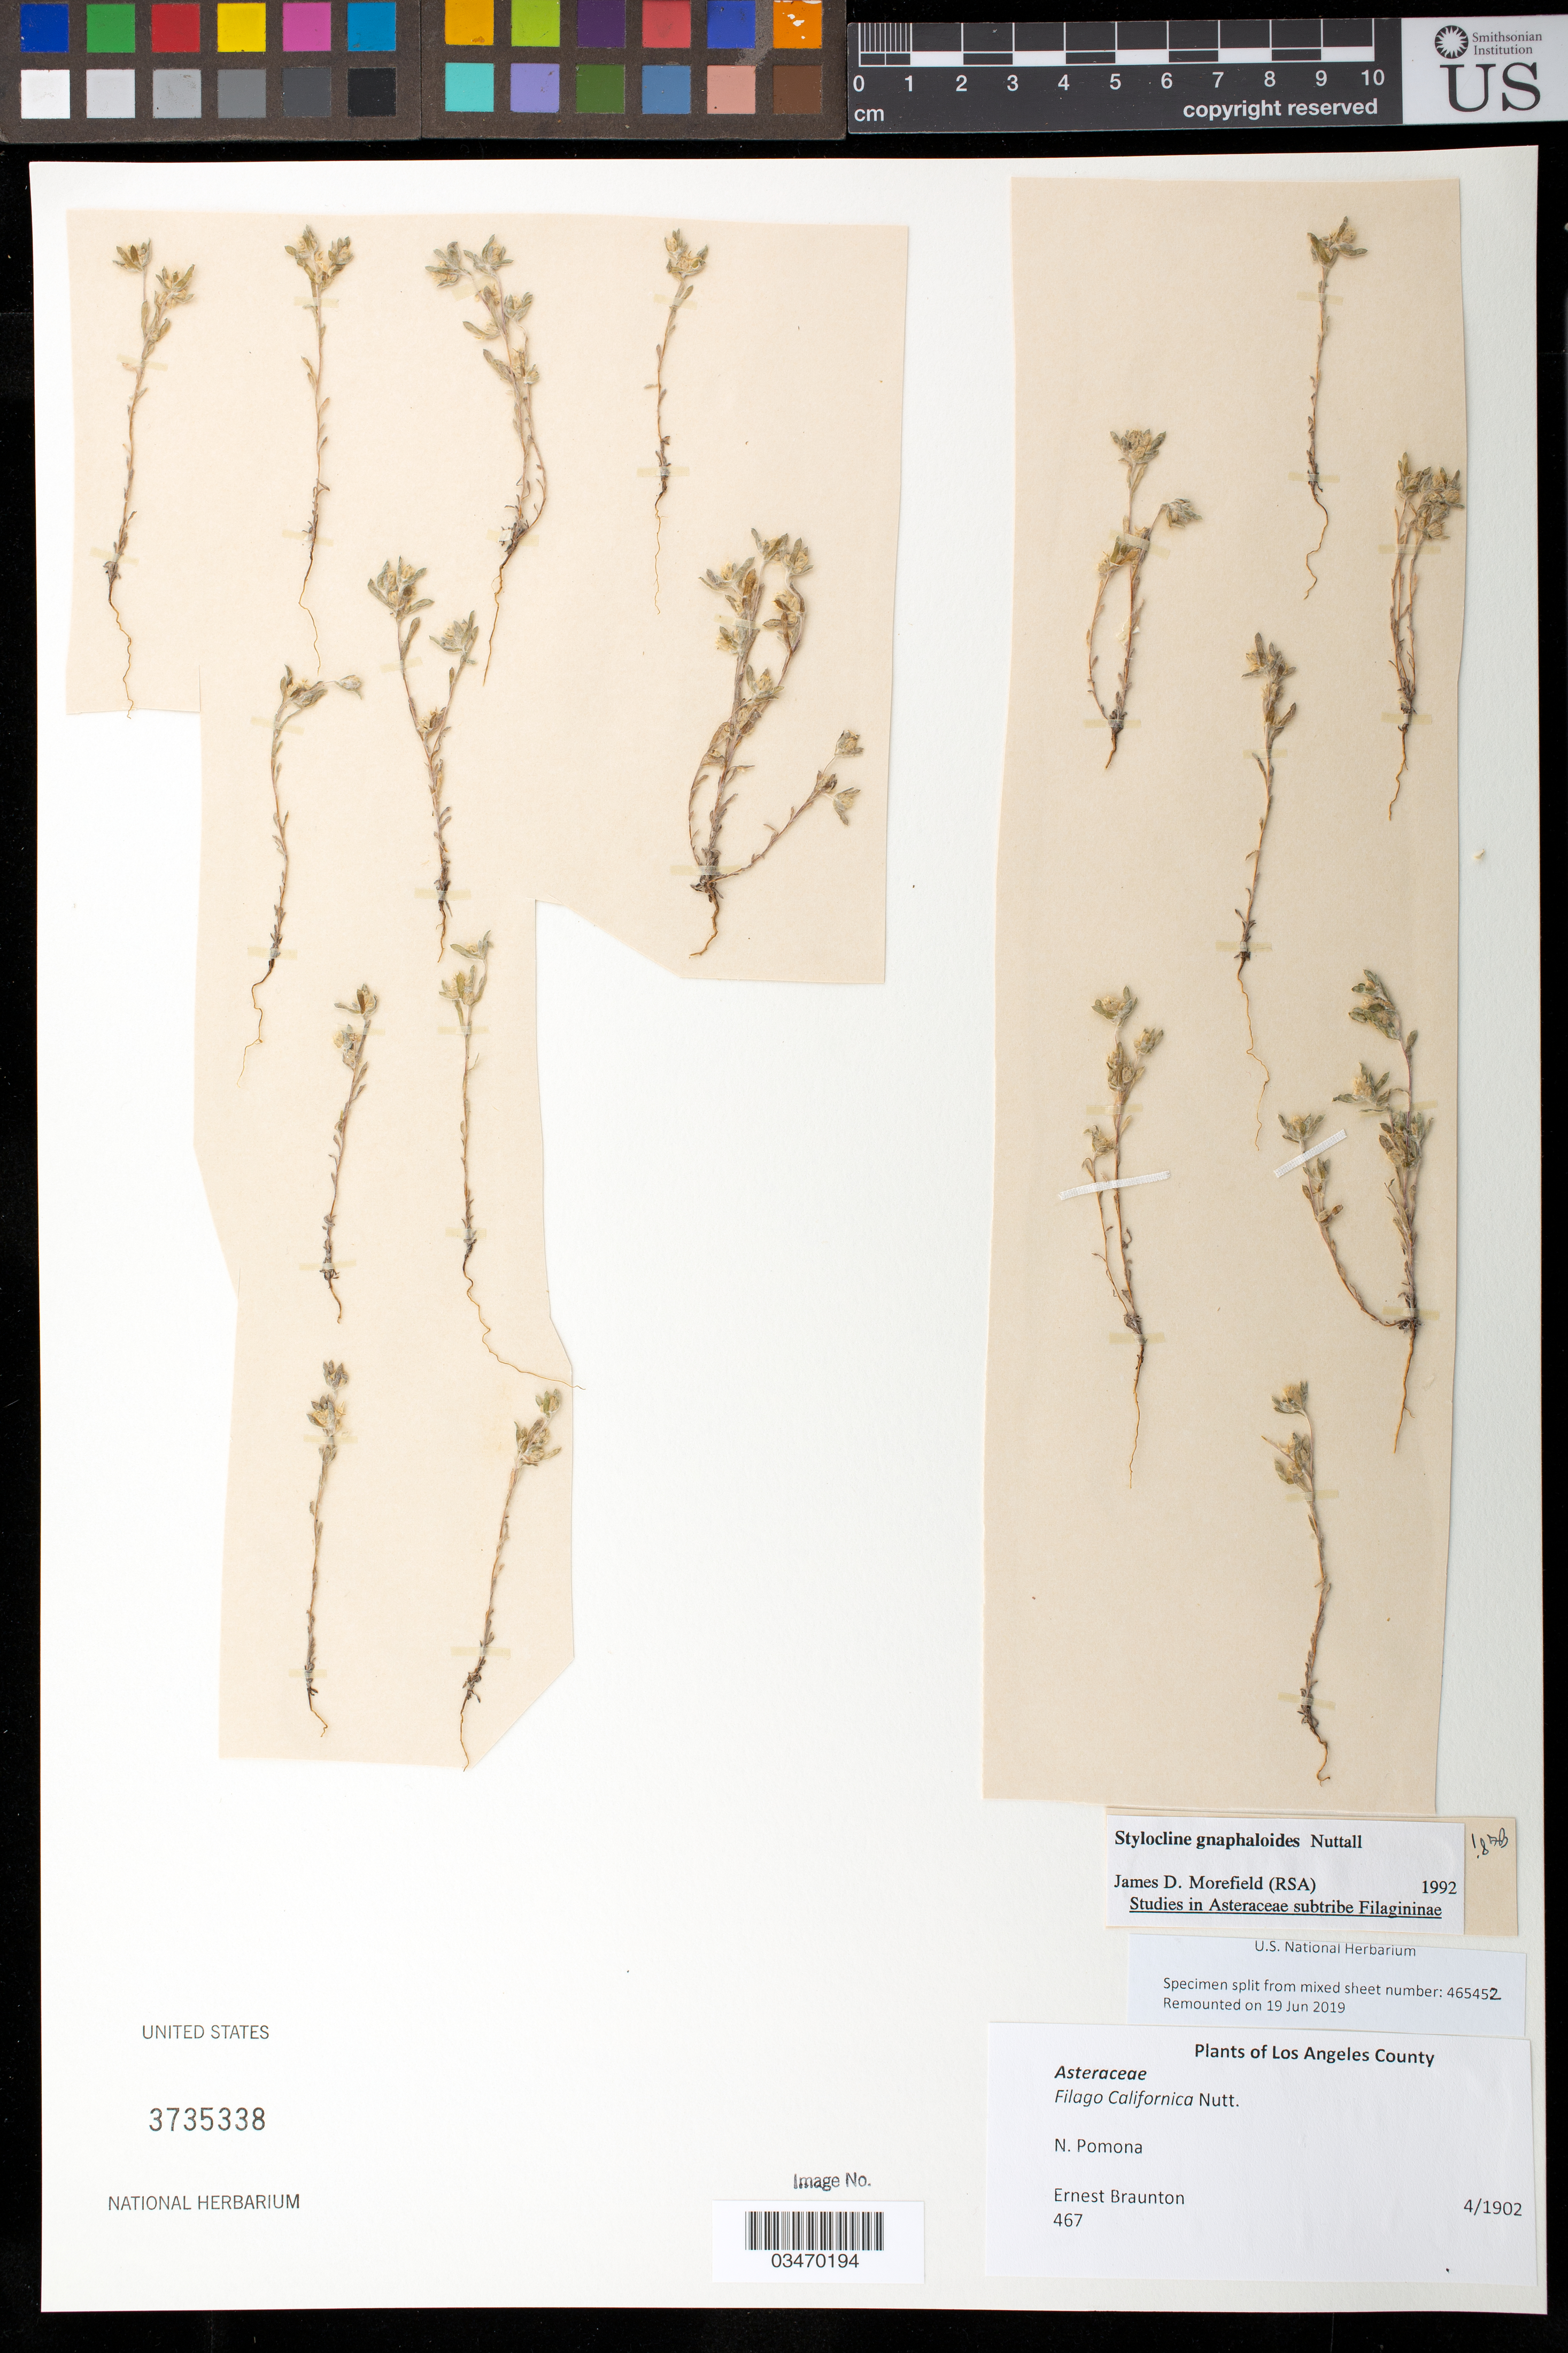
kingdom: Plantae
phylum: Tracheophyta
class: Magnoliopsida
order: Asterales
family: Asteraceae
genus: Stylocline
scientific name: Stylocline gnaphalioides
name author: Nutt.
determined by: Morefield, James D., (RSA), Rancho Santa Ana Botanic Garden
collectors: E. Braunton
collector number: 467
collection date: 1902-04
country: United States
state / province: California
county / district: Los Angeles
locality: N. Pomoua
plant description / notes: Mixed sheet split from this sheet 465452. Remounted on 19 Jun 2019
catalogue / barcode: US 3735338